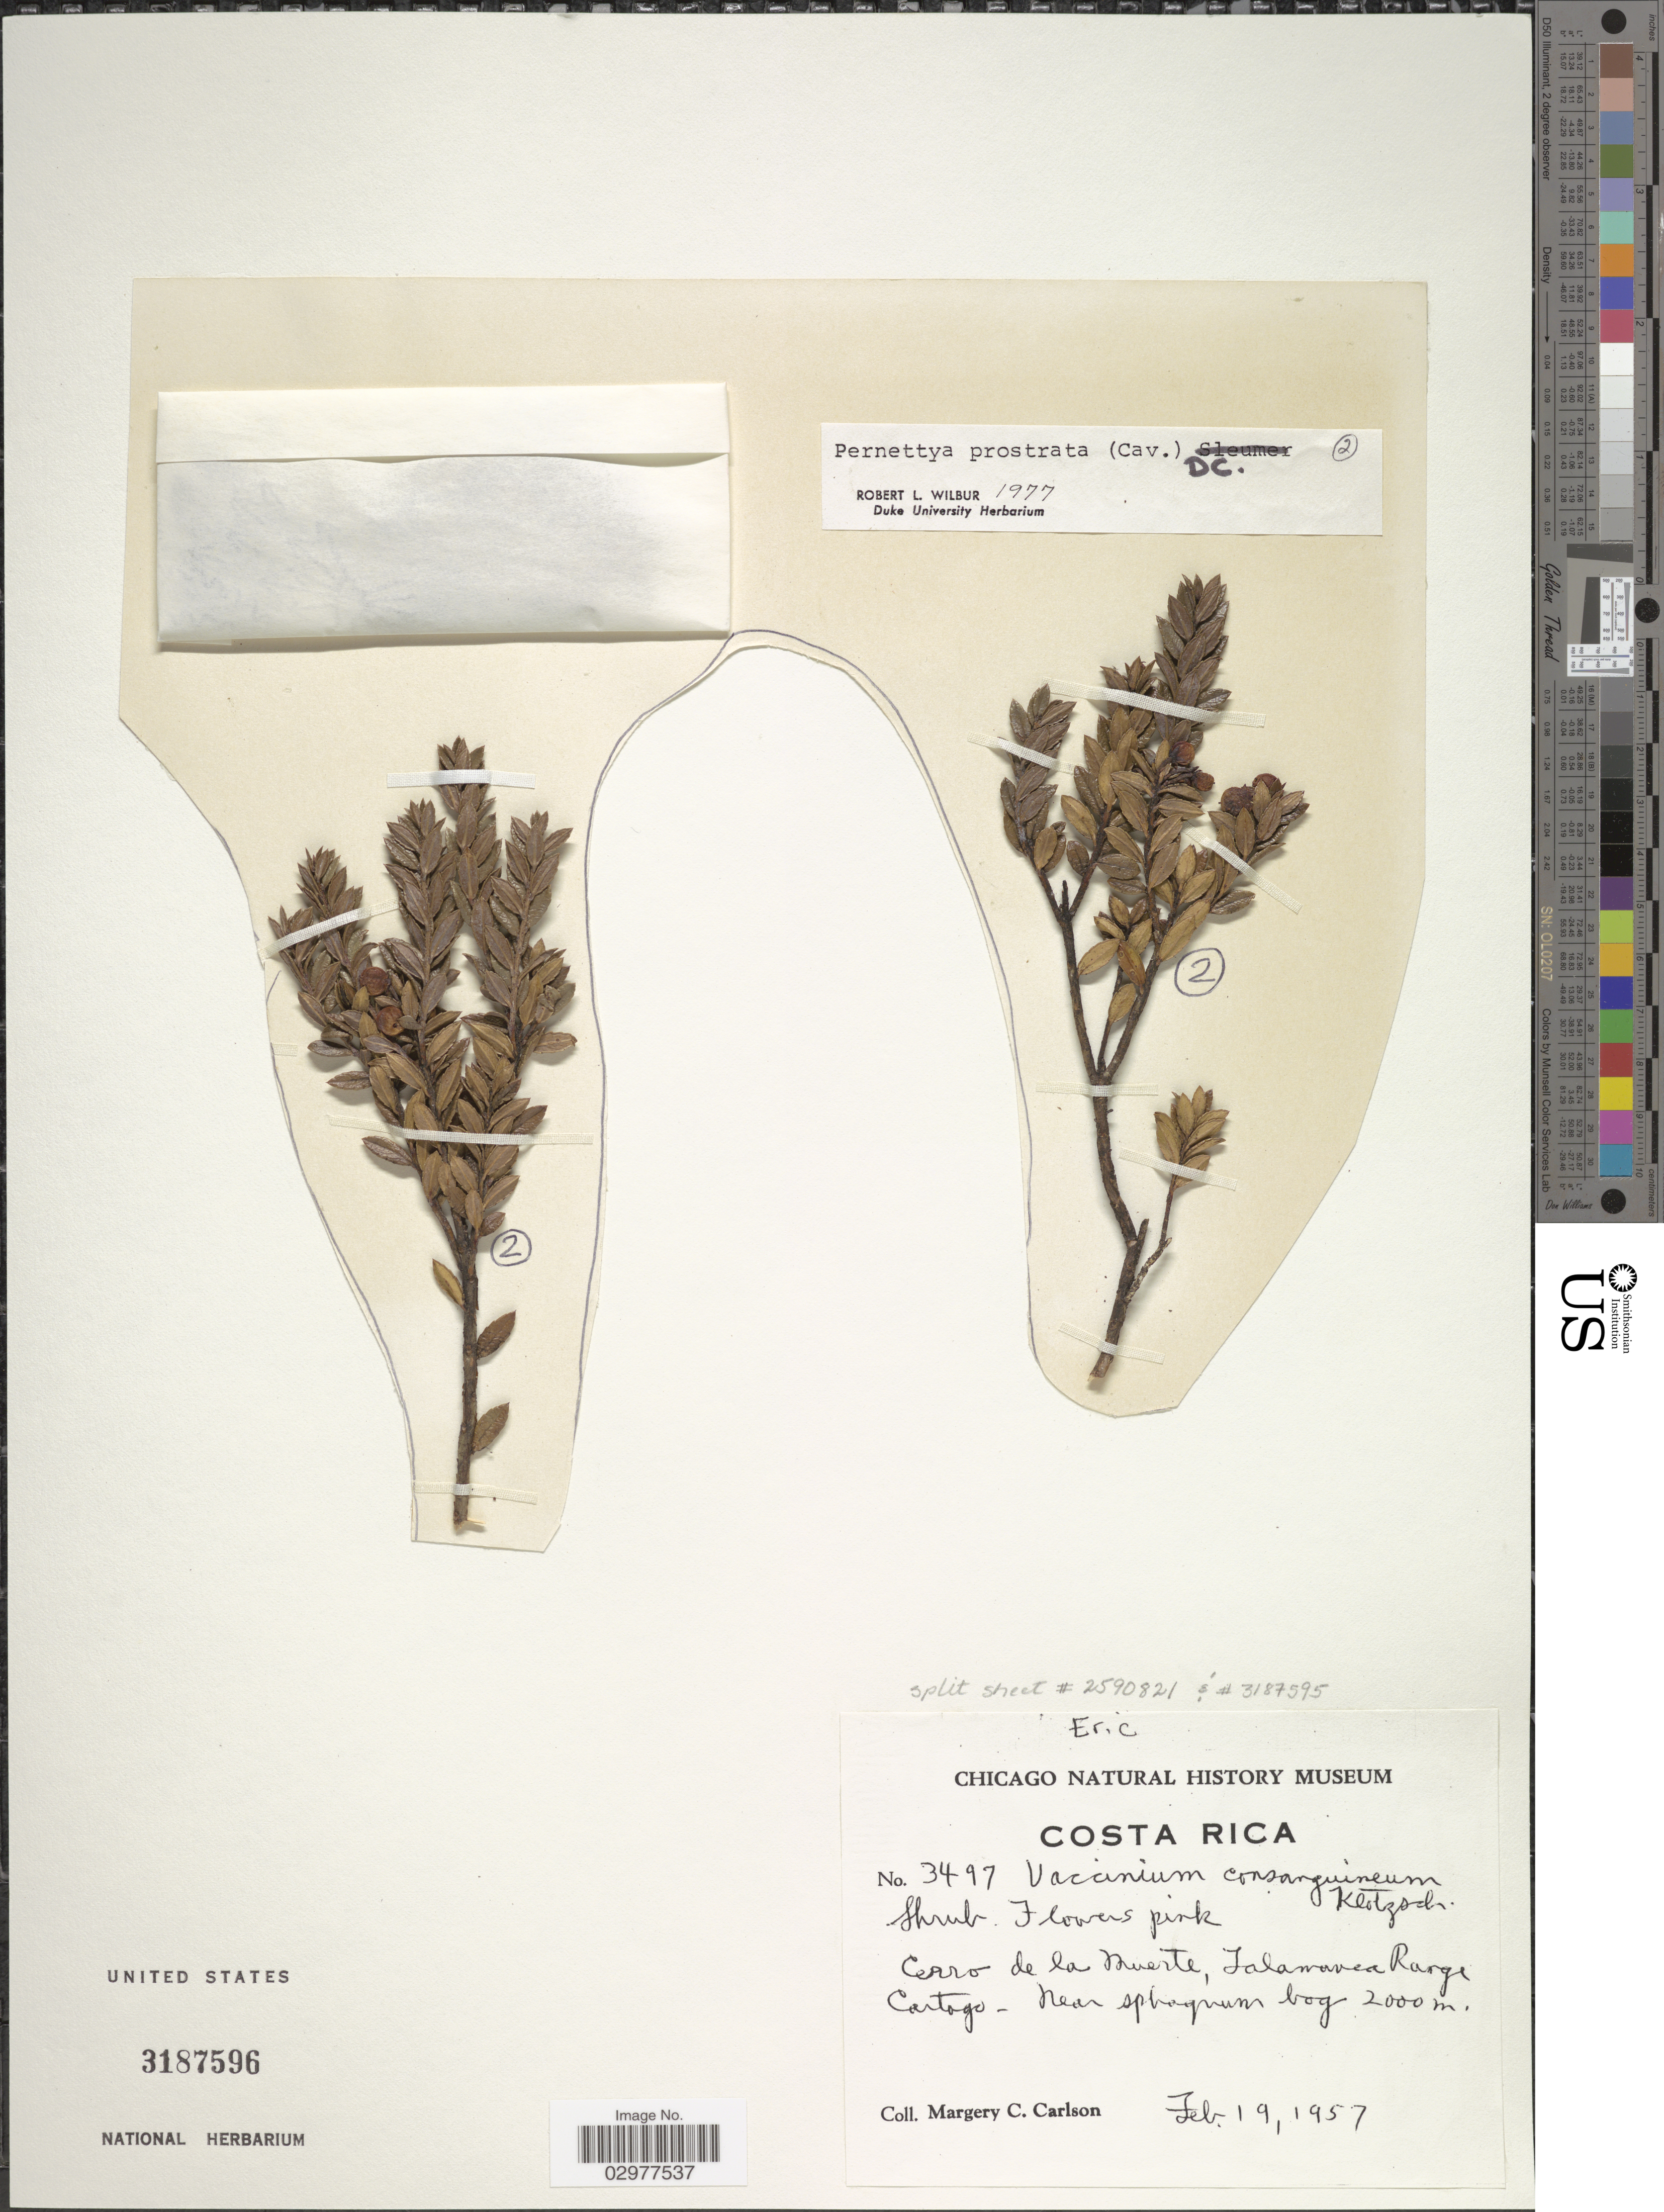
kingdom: Plantae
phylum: Tracheophyta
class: Magnoliopsida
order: Ericales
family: Ericaceae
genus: Pernettya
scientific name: Pernettya prostrata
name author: (Cav.) DC.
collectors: M. C. Carlson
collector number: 3497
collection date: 1957-02-19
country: Costa Rica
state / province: Cartago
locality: Cerro de la Muerte, Talamanca Range.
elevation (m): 2000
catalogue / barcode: US 3187596